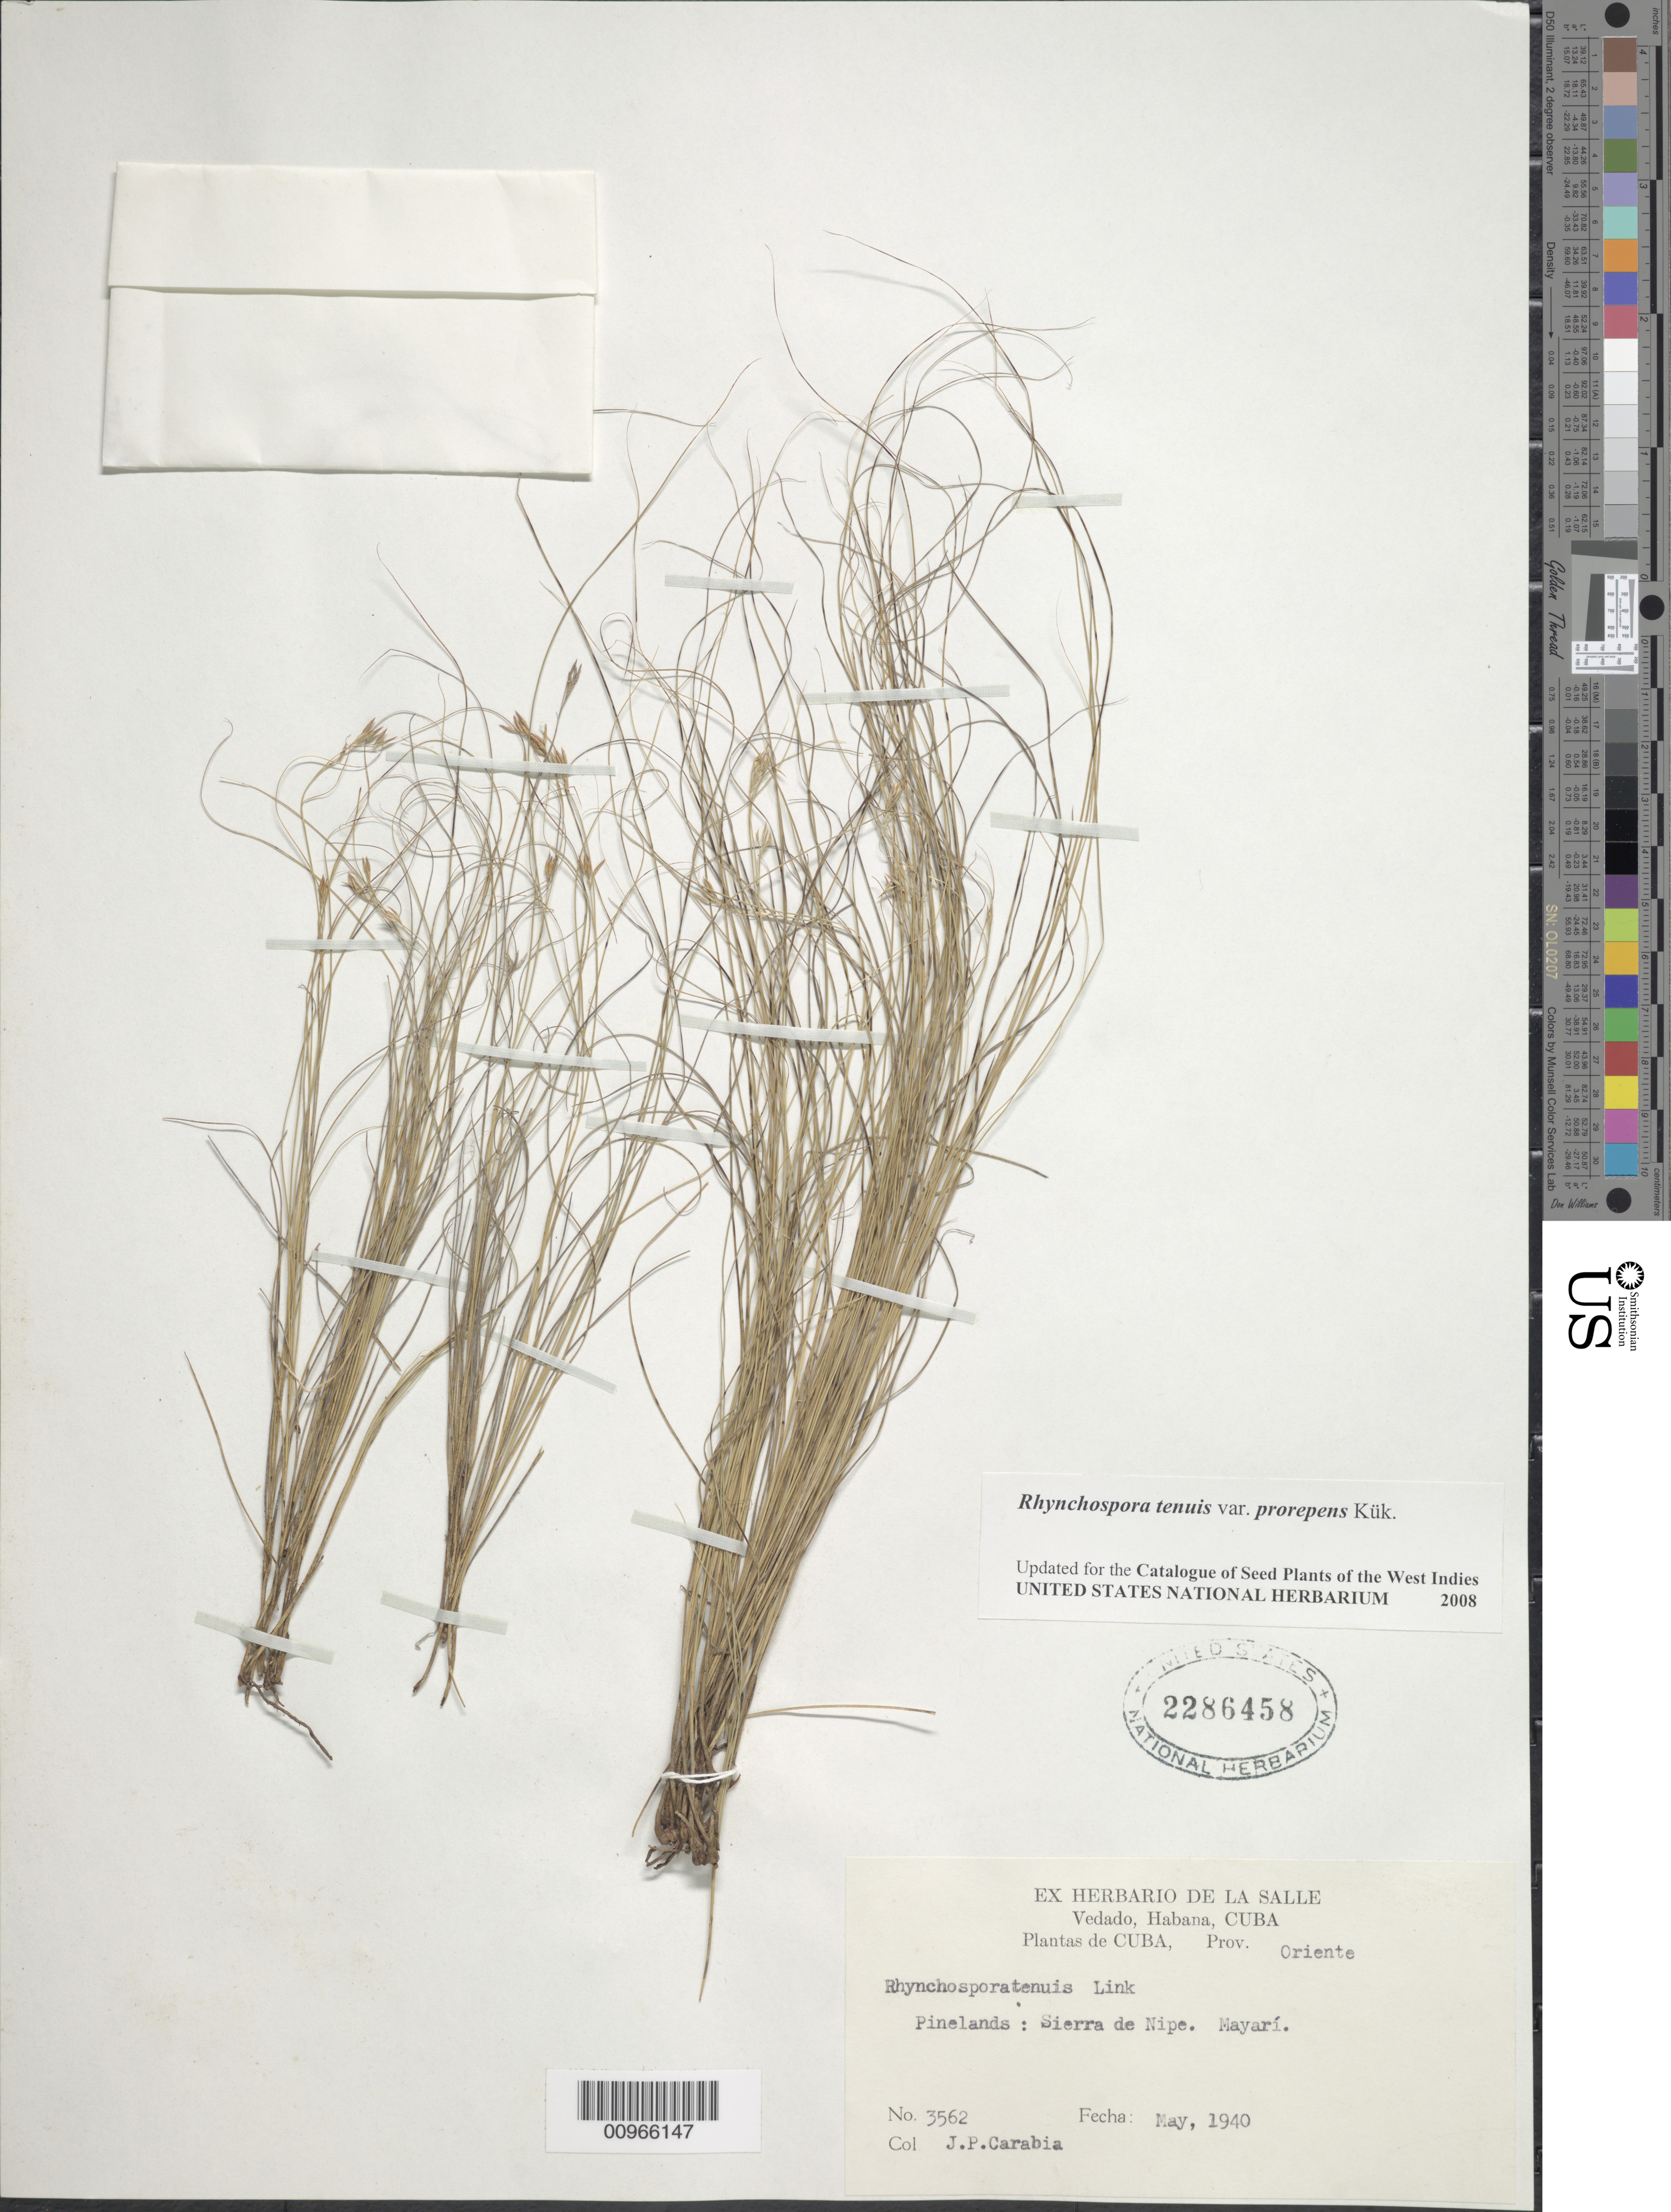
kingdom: Plantae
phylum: Tracheophyta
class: Liliopsida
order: Poales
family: Cyperaceae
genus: Rhynchospora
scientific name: Rhynchospora tenuis var. prorepens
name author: Kük.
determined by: Strong, M. T., (US), Smithsonian Institution - National Museum of Natural History (UNITED STATES)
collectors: J. Carabia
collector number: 3562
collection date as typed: May 1940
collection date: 1940-05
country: Cuba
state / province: Holguín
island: Cuba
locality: Sierra de Nipe, Mayarí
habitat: Pinelands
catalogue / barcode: US 2286458